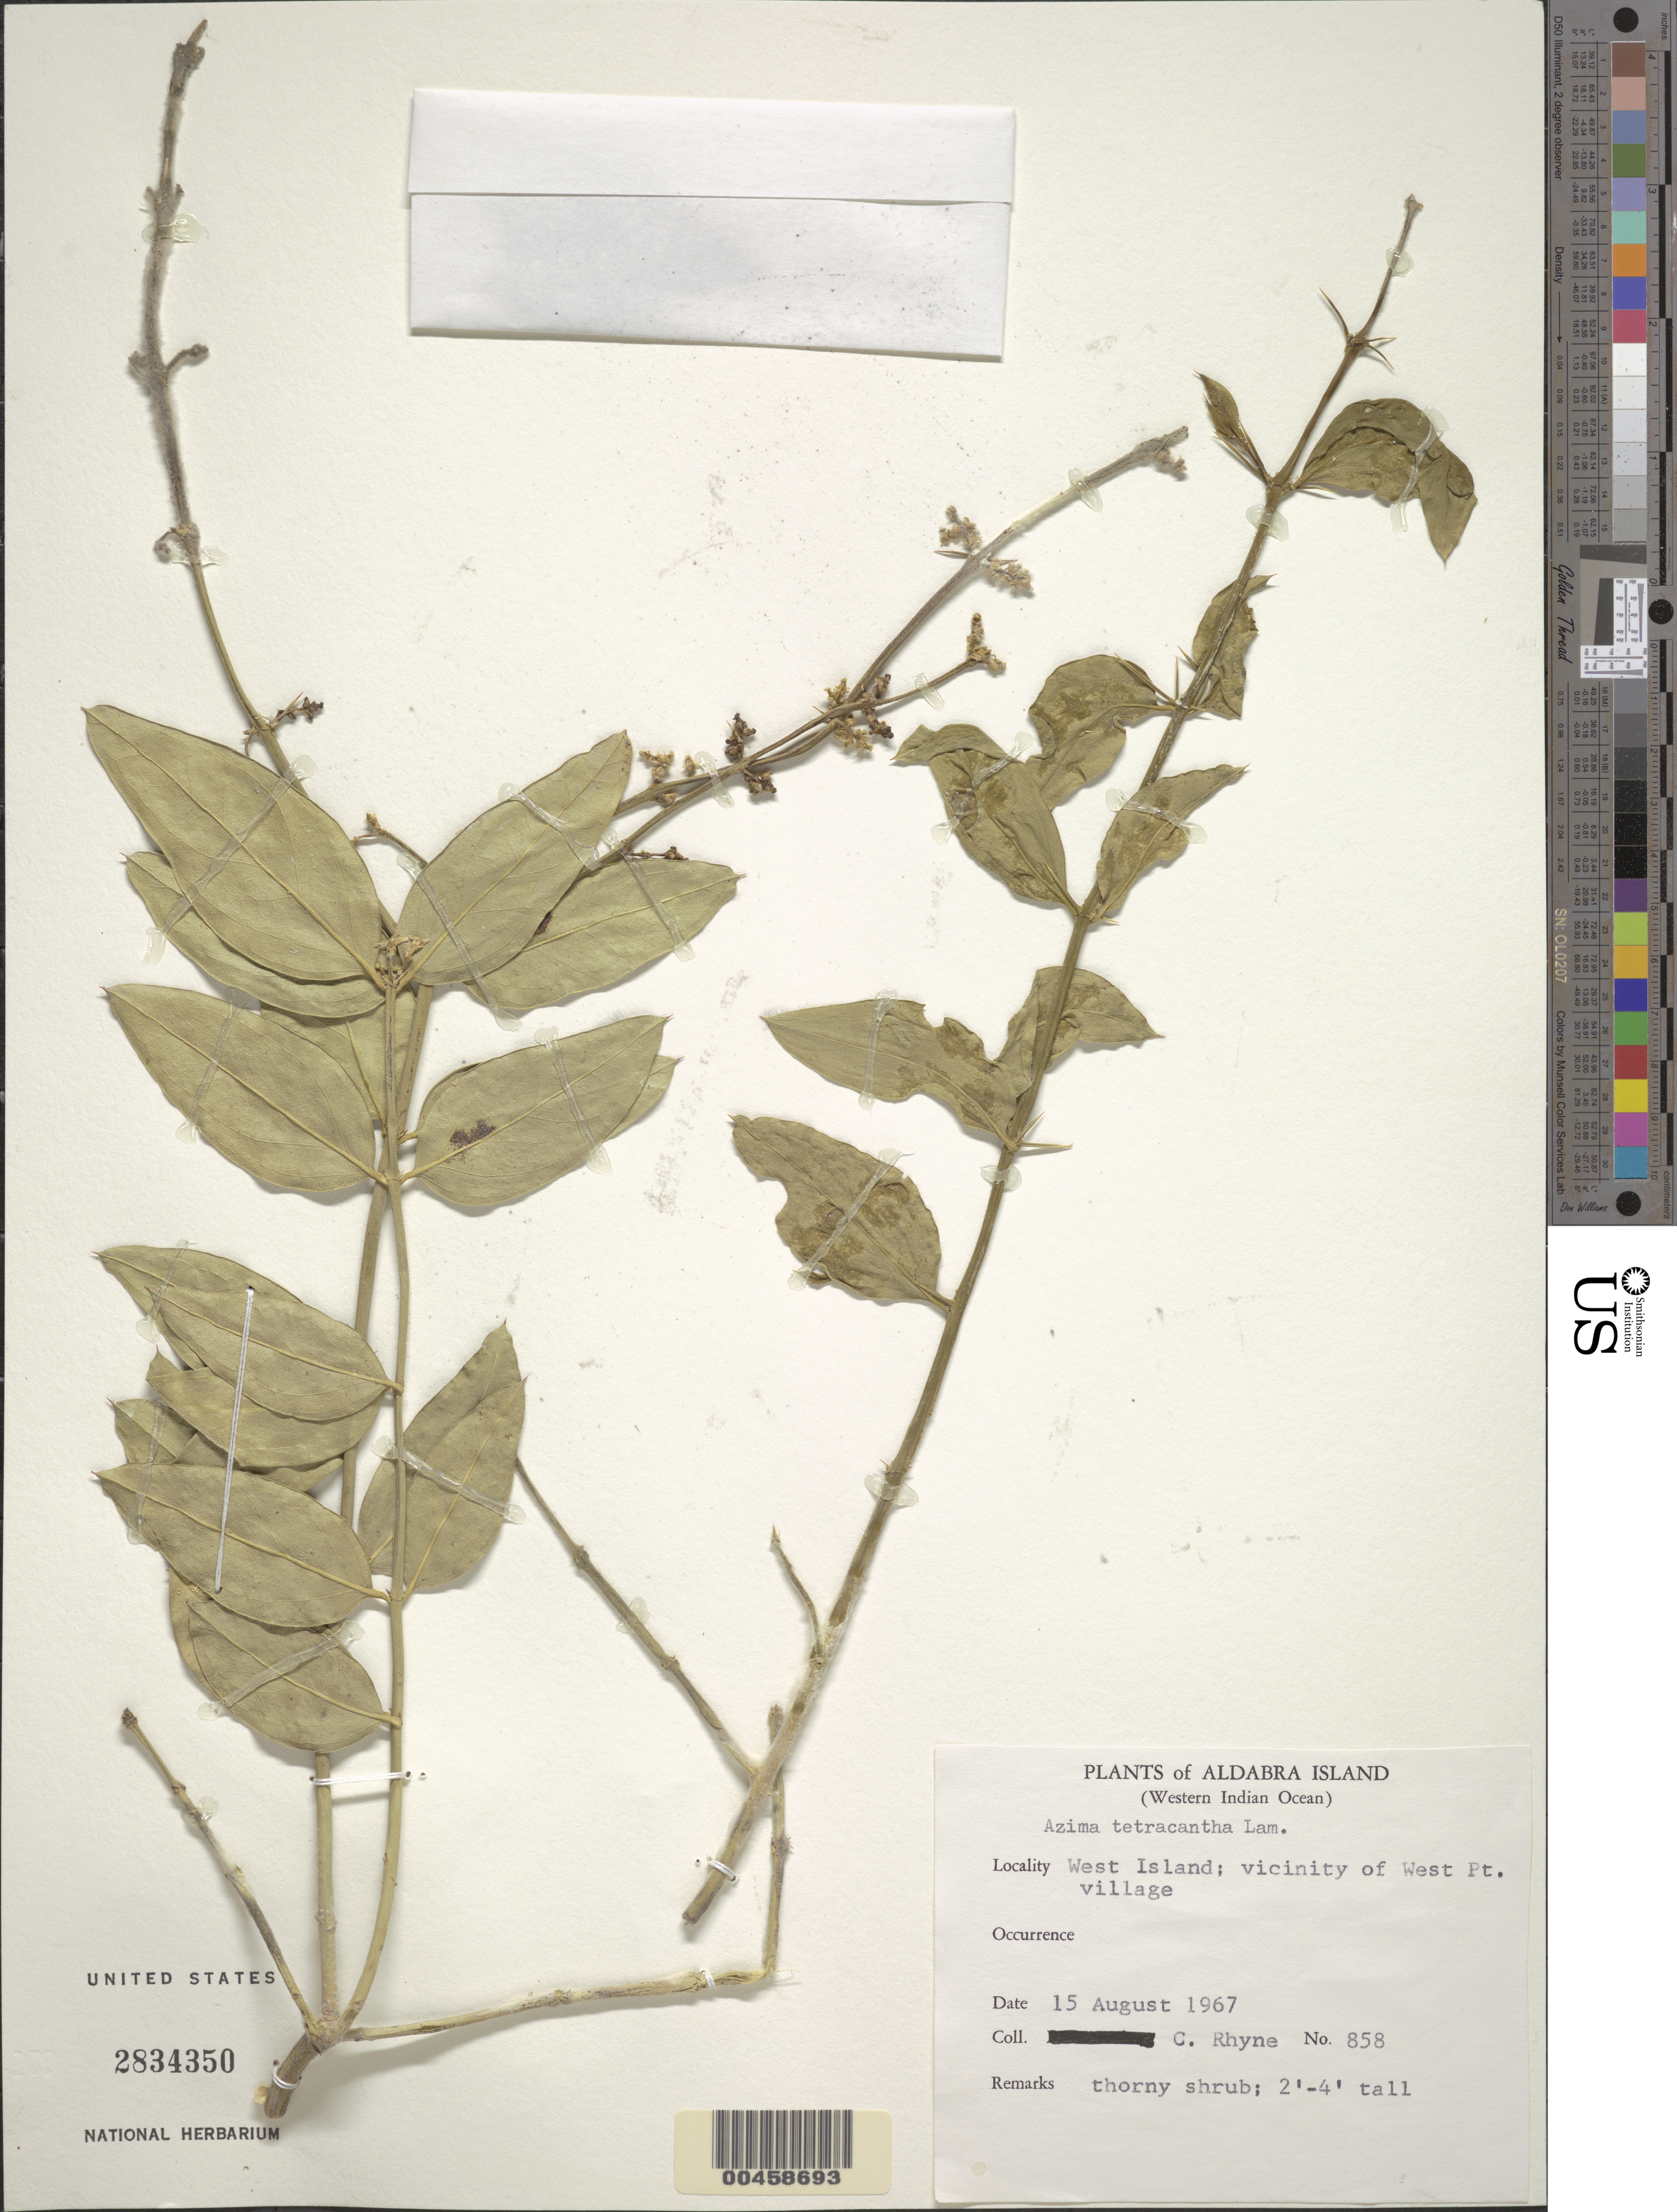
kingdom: Plantae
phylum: Tracheophyta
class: Magnoliopsida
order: Brassicales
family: Salvadoraceae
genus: Azima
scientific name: Azima tetracantha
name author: Lam.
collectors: C. Rhyne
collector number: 858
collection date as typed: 15 Aug 1967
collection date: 1967-08-15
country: Seychelles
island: Aldabra Atoll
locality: West Islet., West Pt. village, vicinity of. [West Island is part of Aldabra Island (Atoll).]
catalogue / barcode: US 2834350